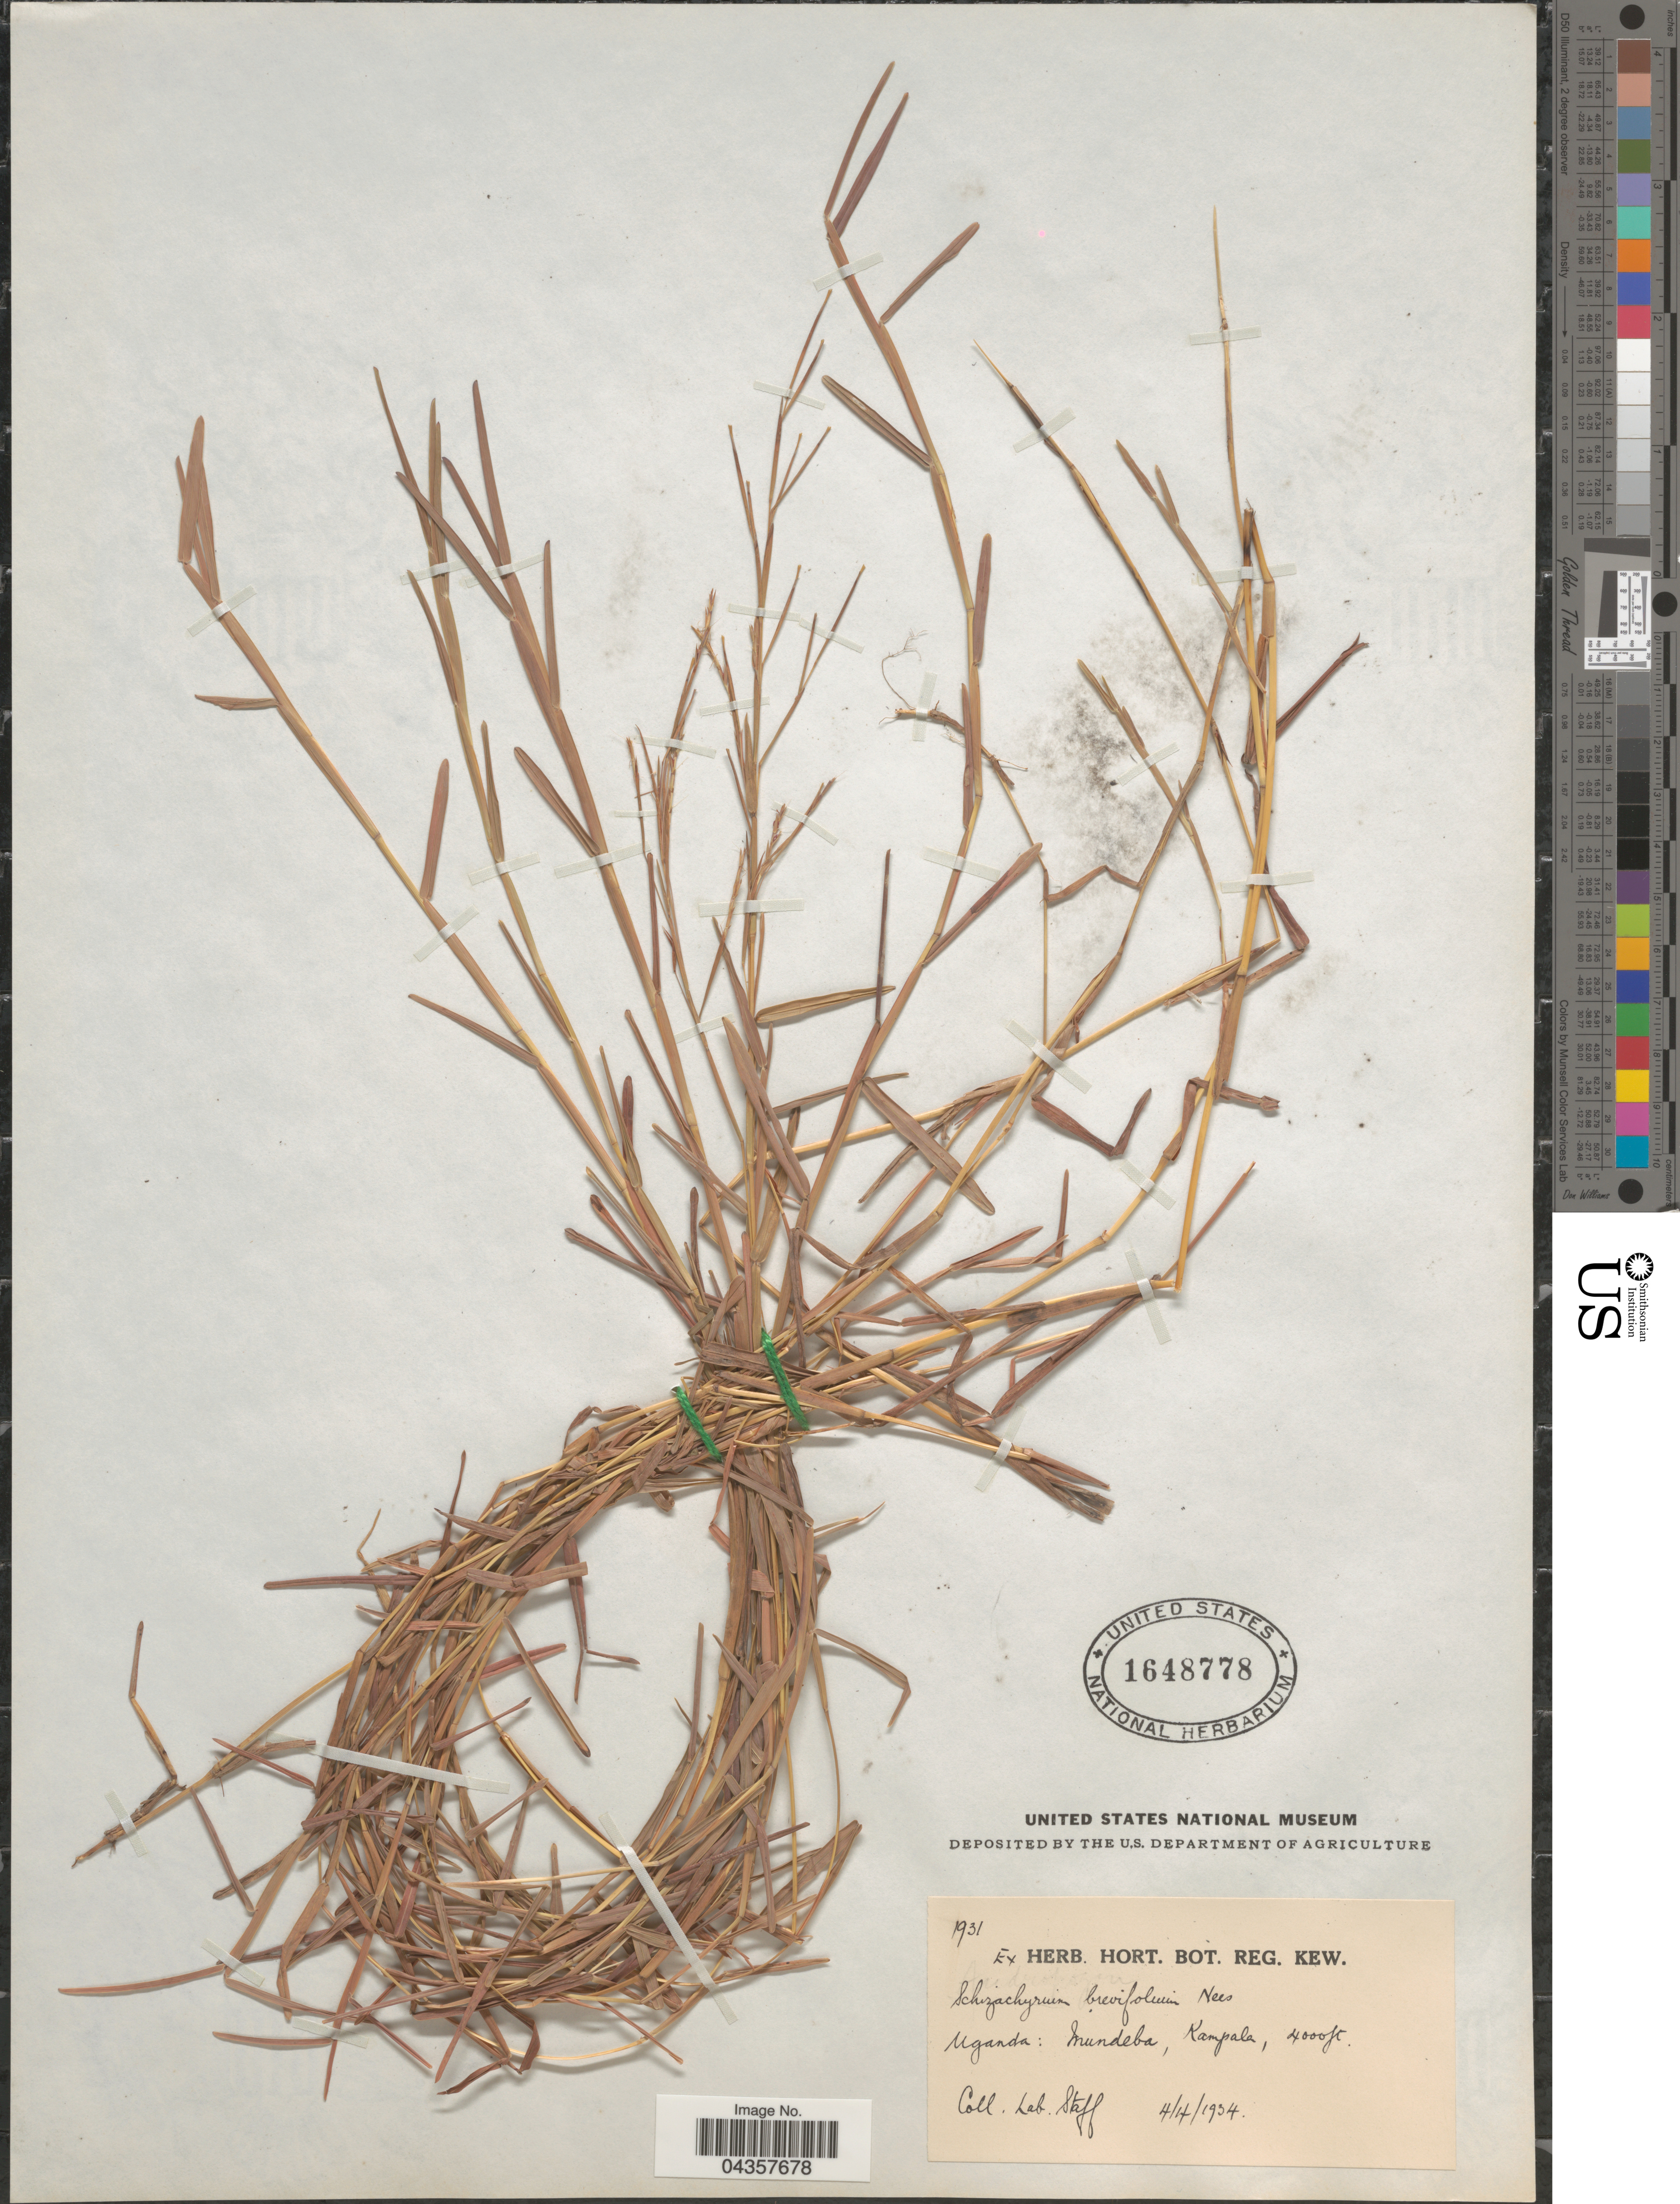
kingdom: Plantae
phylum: Tracheophyta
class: Liliopsida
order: Poales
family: Poaceae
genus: Schizachyrium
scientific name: Schizachyrium brevifolium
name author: (Sw.) Nees ex Büse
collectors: Lab. Staff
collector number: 1931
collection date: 1934-04-04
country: Uganda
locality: Mundeba, Kampala.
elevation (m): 1219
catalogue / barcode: US 1648778